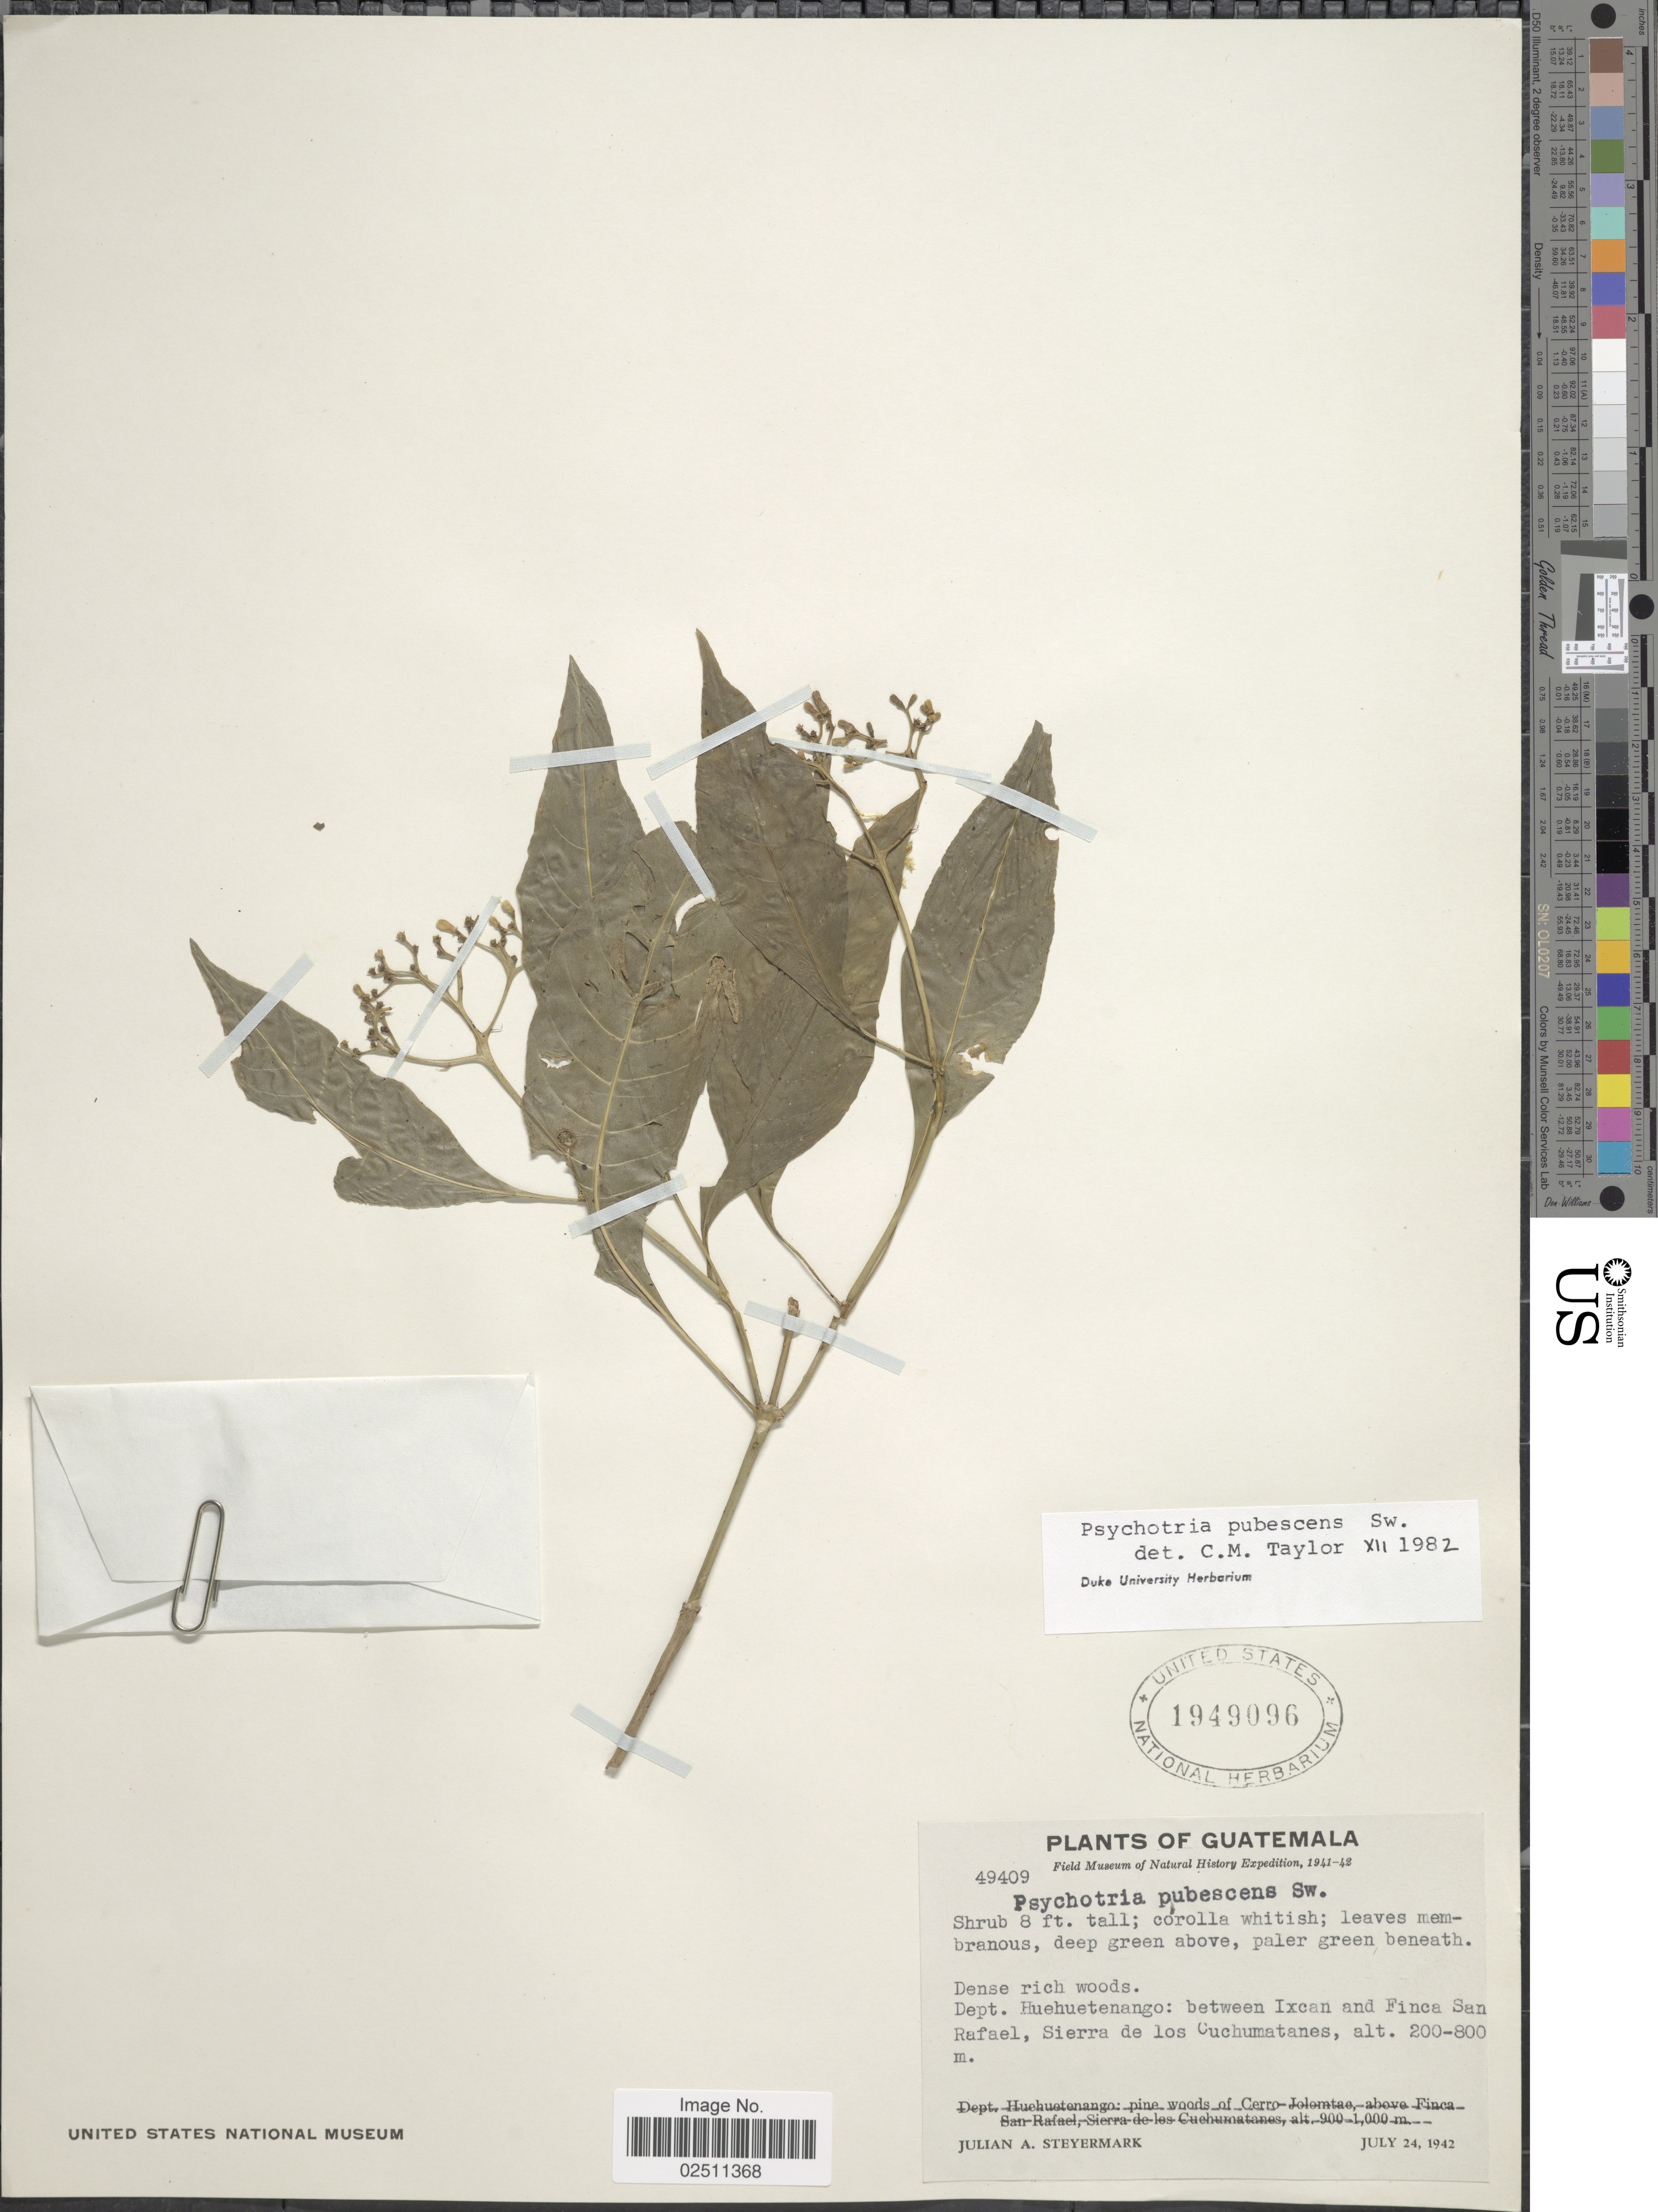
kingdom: Plantae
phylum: Tracheophyta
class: Magnoliopsida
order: Gentianales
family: Rubiaceae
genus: Psychotria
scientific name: Psychotria pubescens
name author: Sw.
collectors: J. Steyermark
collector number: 49409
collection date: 1942-07-24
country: Guatemala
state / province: Huehuetenango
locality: Dept. Huehuetenango: between Ixcan and Finca San Rafael, Sierra de los Cuchumatanes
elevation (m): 200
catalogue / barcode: US 1949096